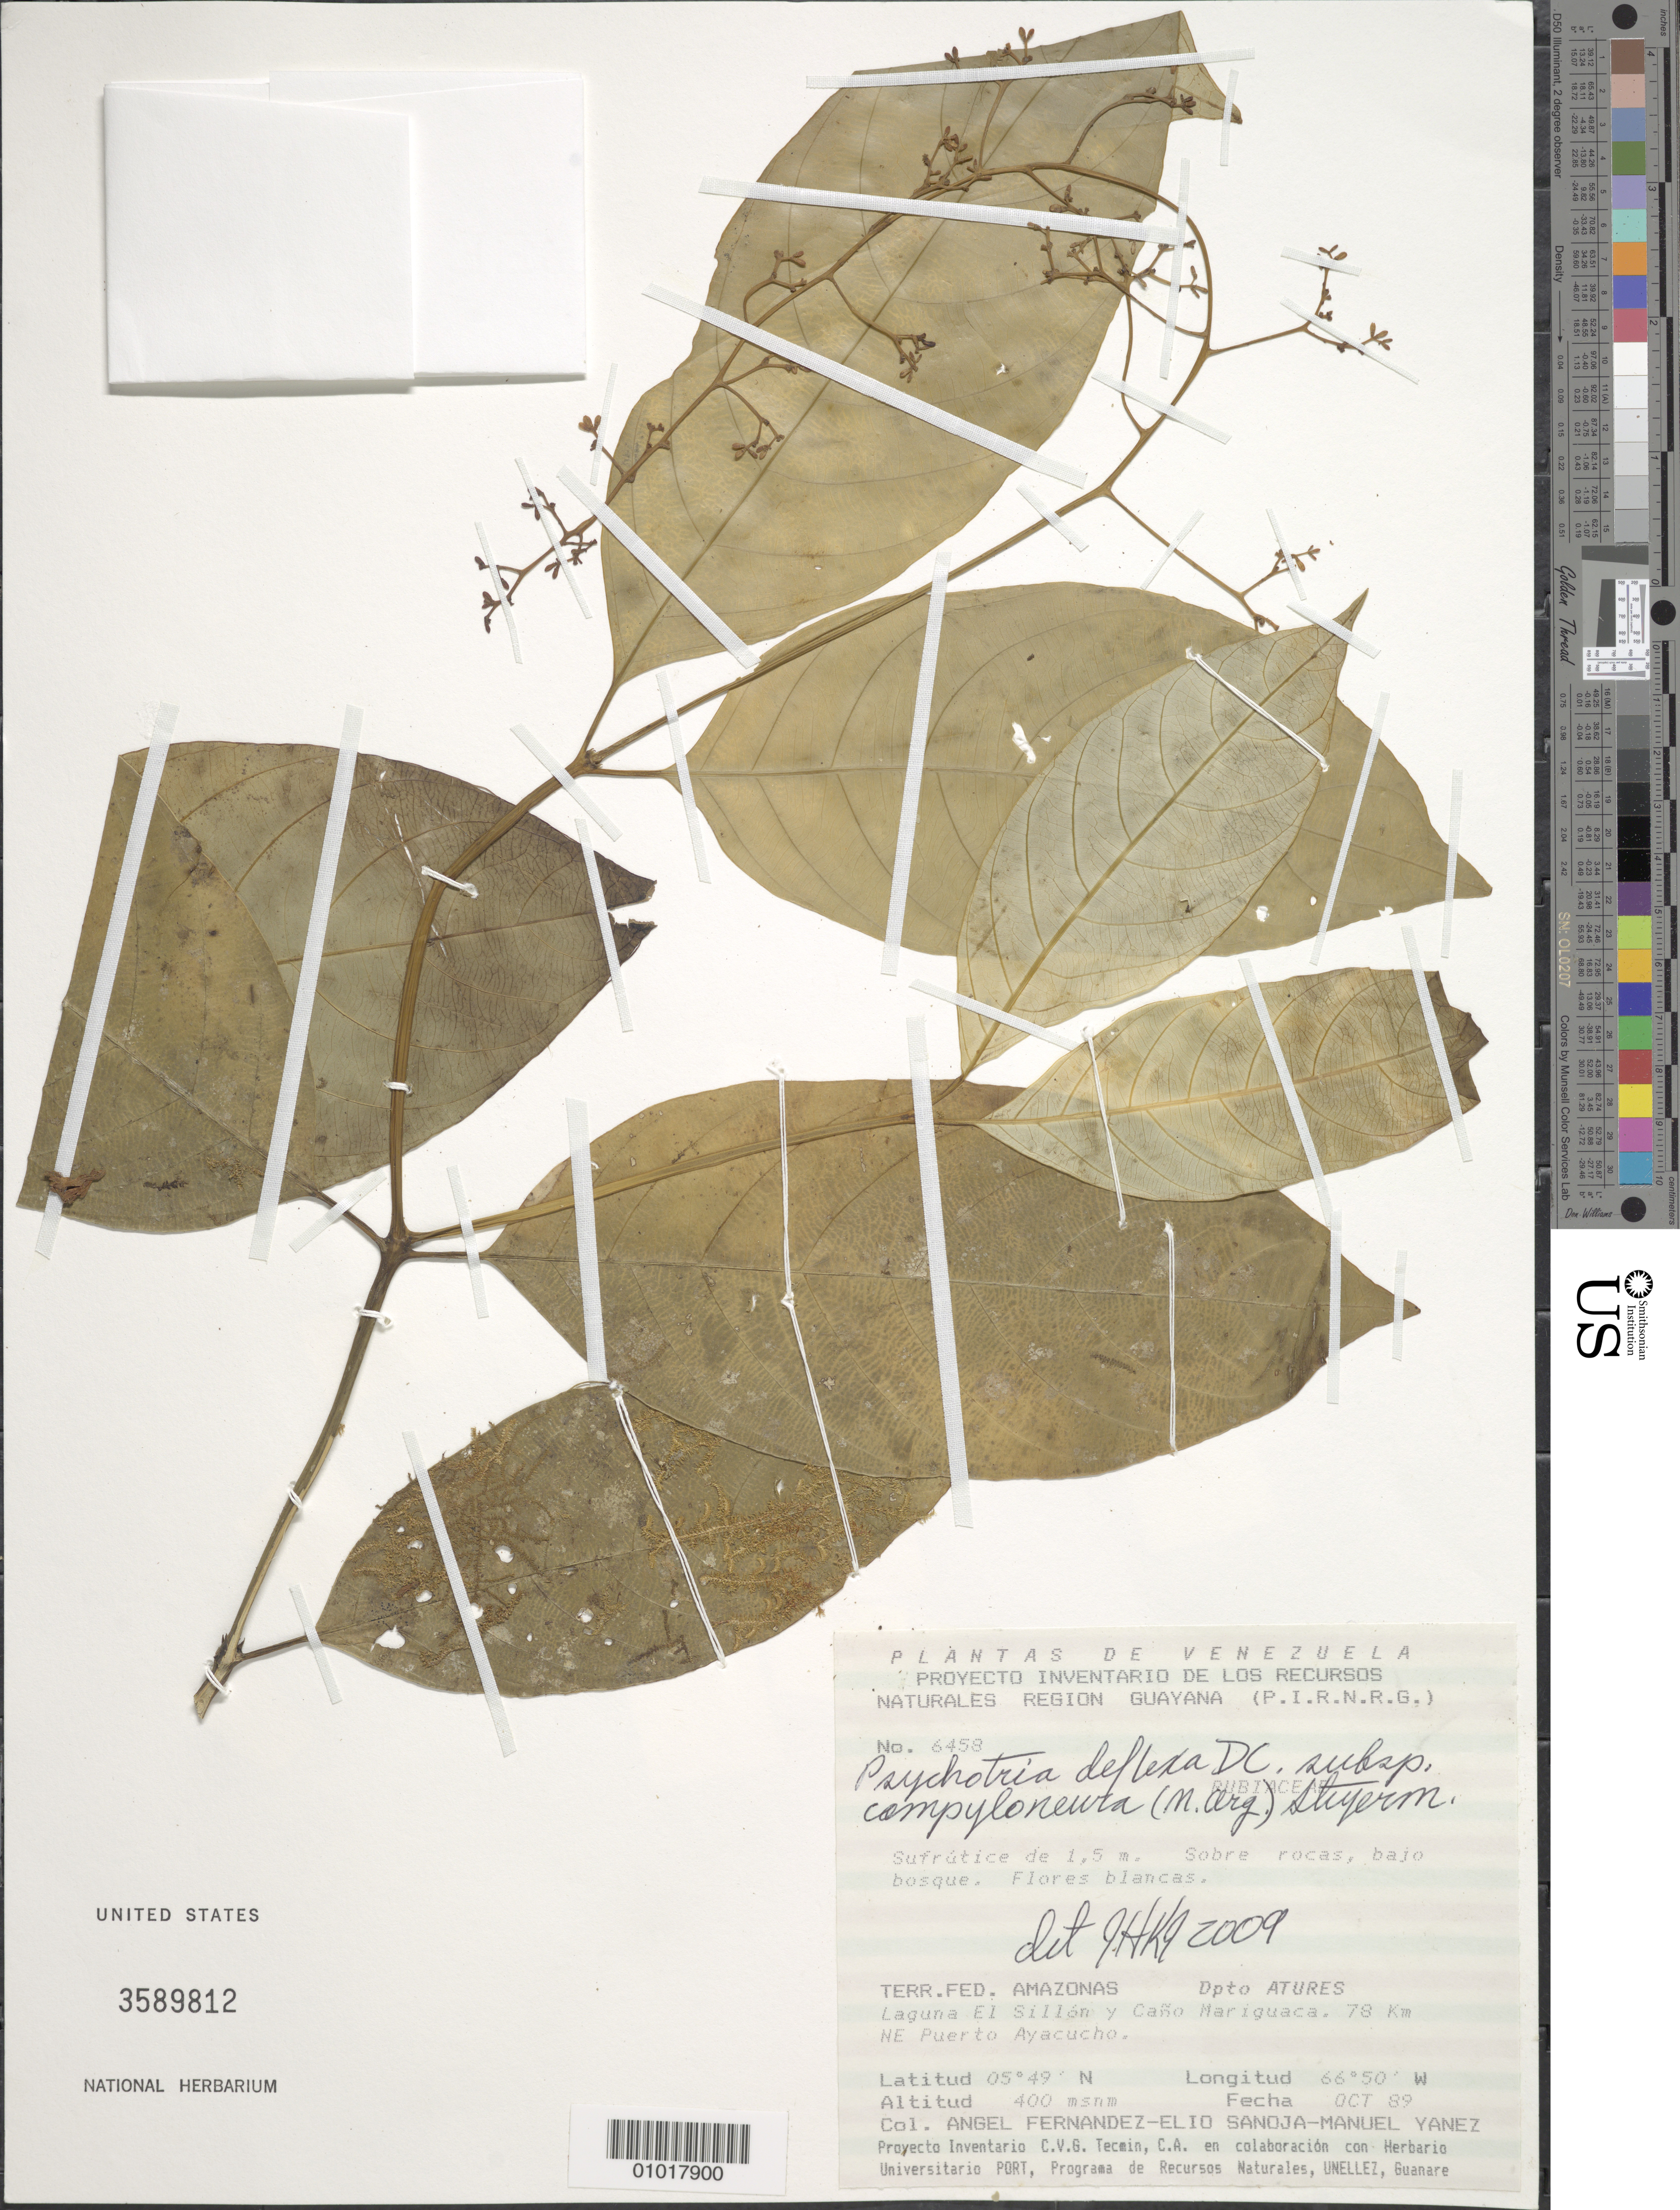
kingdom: Plantae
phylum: Tracheophyta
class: Magnoliopsida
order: Gentianales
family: Rubiaceae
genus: Psychotria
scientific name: Psychotria deflexa subsp. campyloneura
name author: (Müll. Arg.) Steyerm.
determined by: Kirkbride, J. H.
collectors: S. Elio & F. Yanez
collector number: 6458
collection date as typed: Oct-89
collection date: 1989-10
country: Venezuela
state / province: Amazonas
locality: Dpto: Atures. Laguna El Sillon y Cano Mariguaca. 78 km NE Puerto Ayacucho.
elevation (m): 400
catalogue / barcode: US 3589812